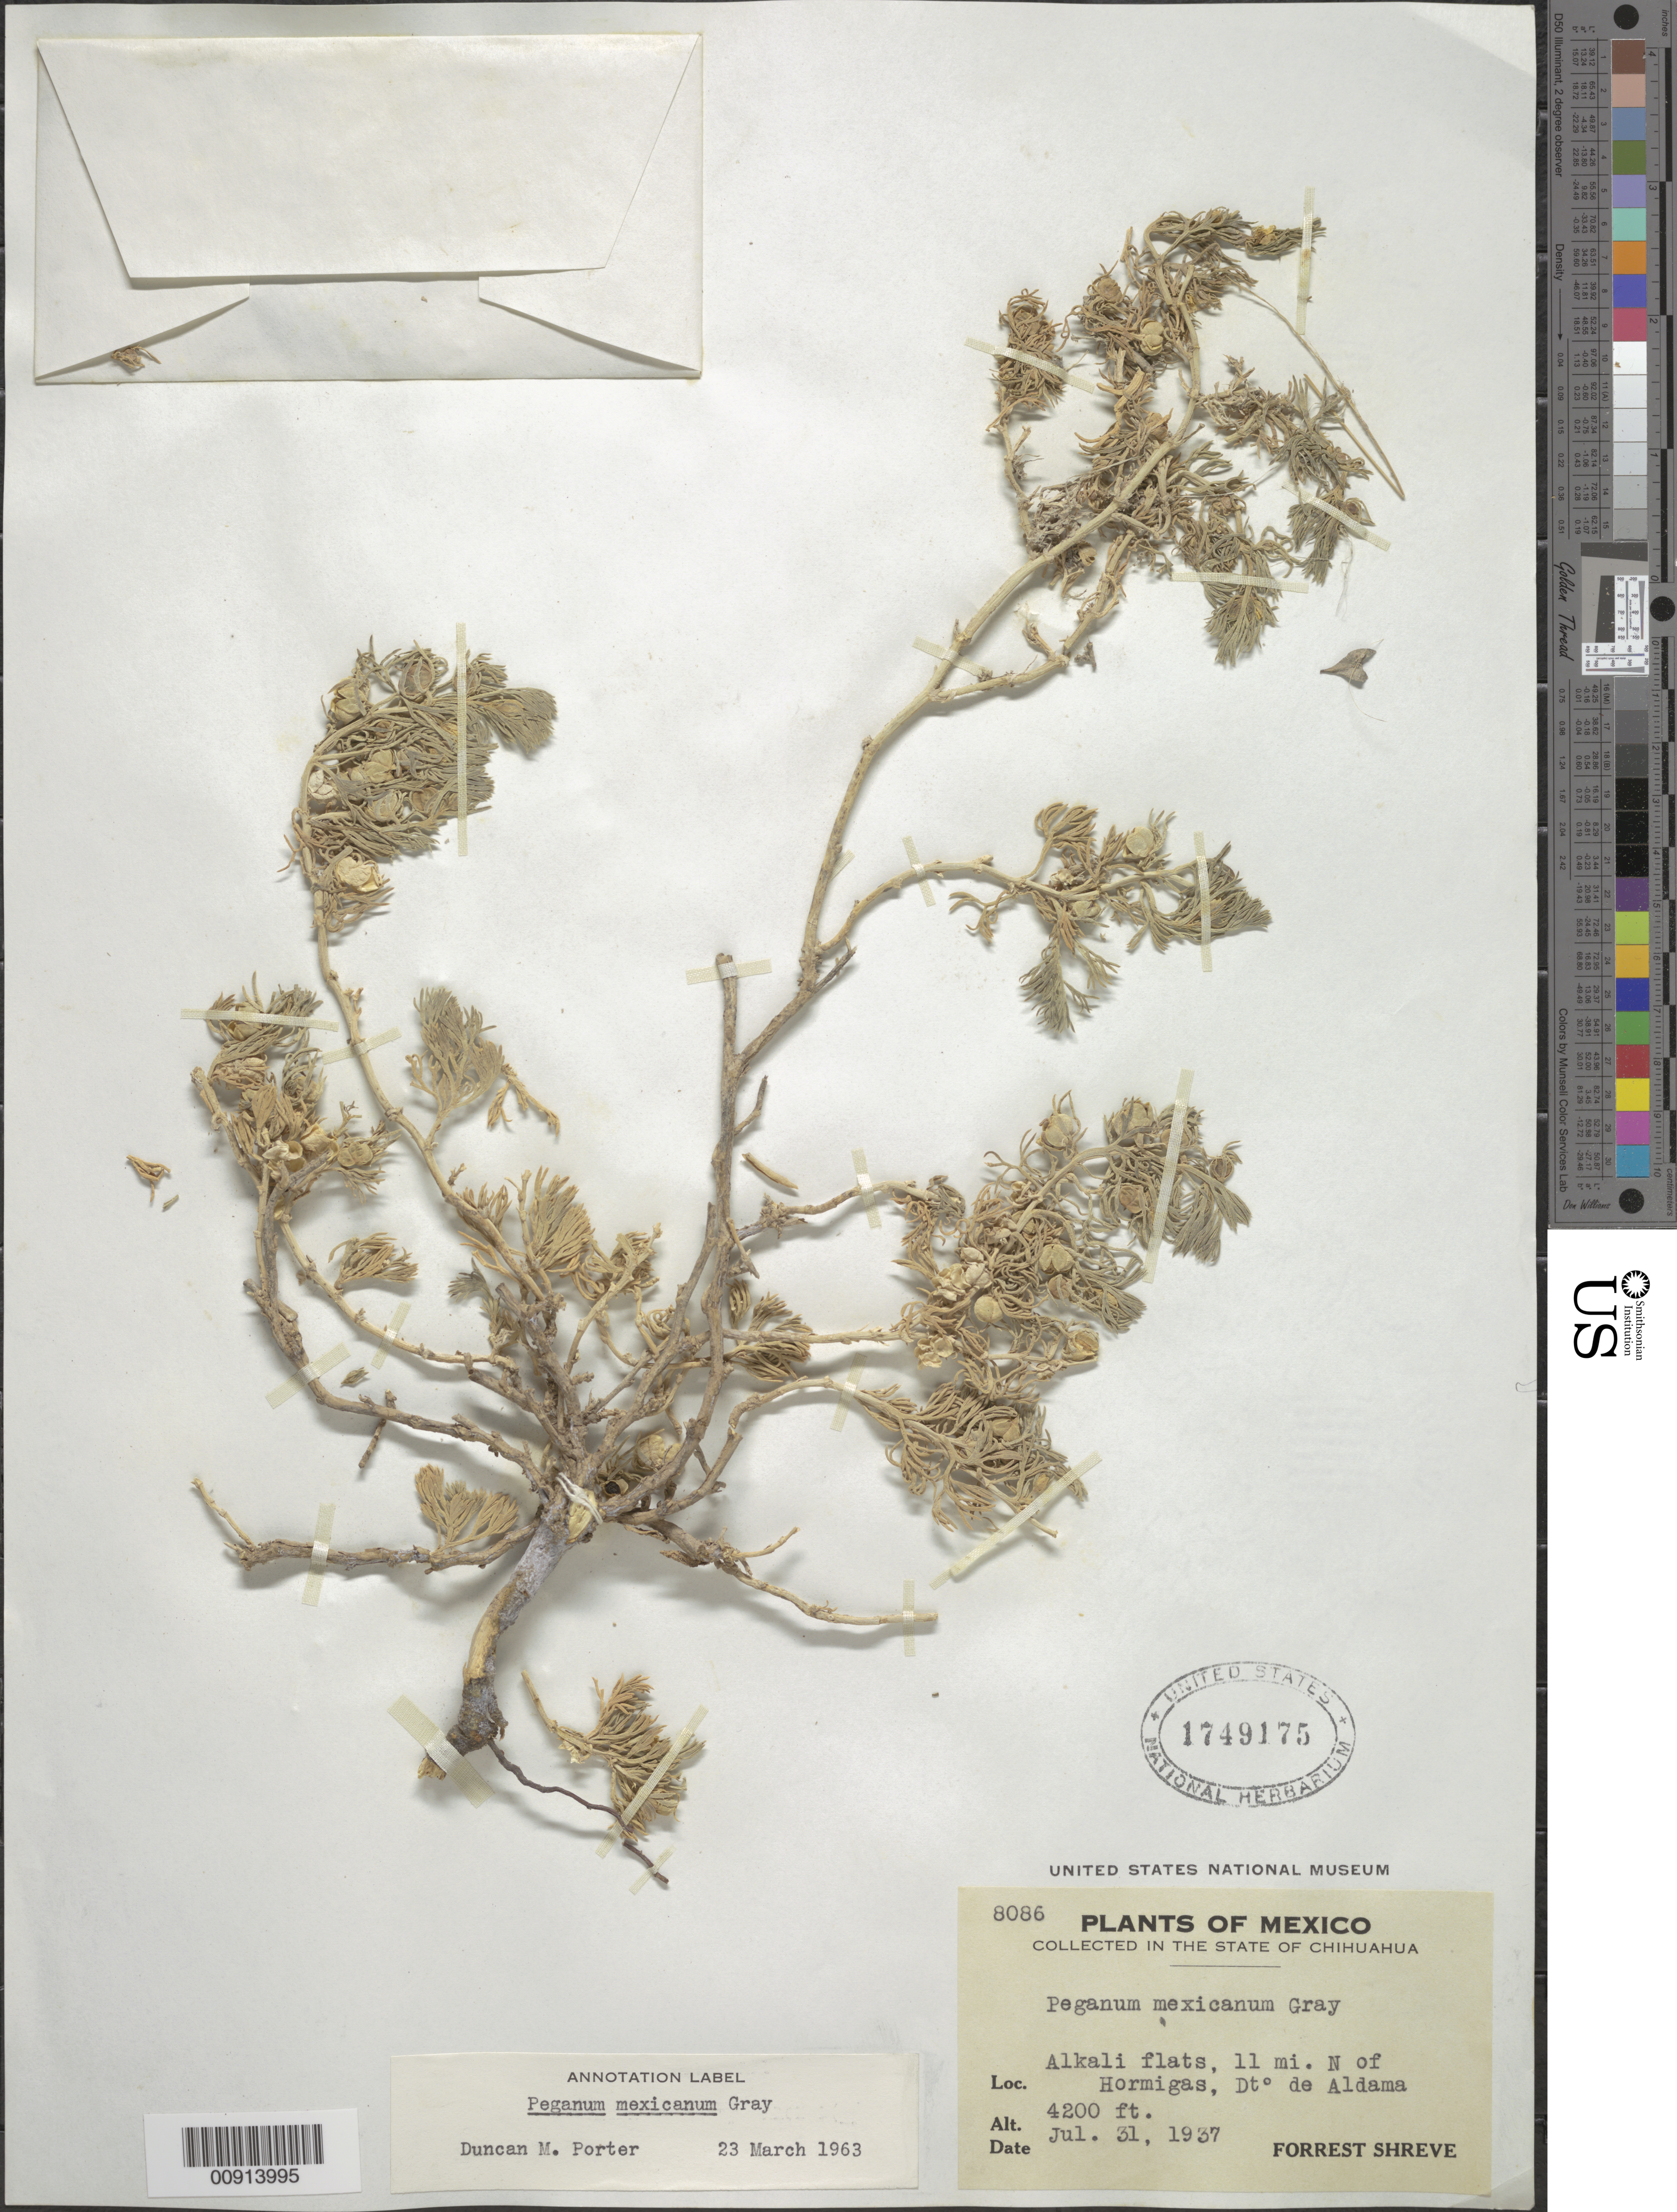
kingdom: Plantae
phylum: Tracheophyta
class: Magnoliopsida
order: Sapindales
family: Tetradiclidaceae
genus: Peganum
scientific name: Peganum mexicanum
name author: A. Gray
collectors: F. Shreve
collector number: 8086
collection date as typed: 31 Jul 1937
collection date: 1937-07-31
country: Mexico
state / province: Chihuahua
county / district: Aldama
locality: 11 mi. N of Hormigas, Dto. de Aldama, Chihuahua.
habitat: Alkali flats.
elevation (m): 1280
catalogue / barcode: US 1749175